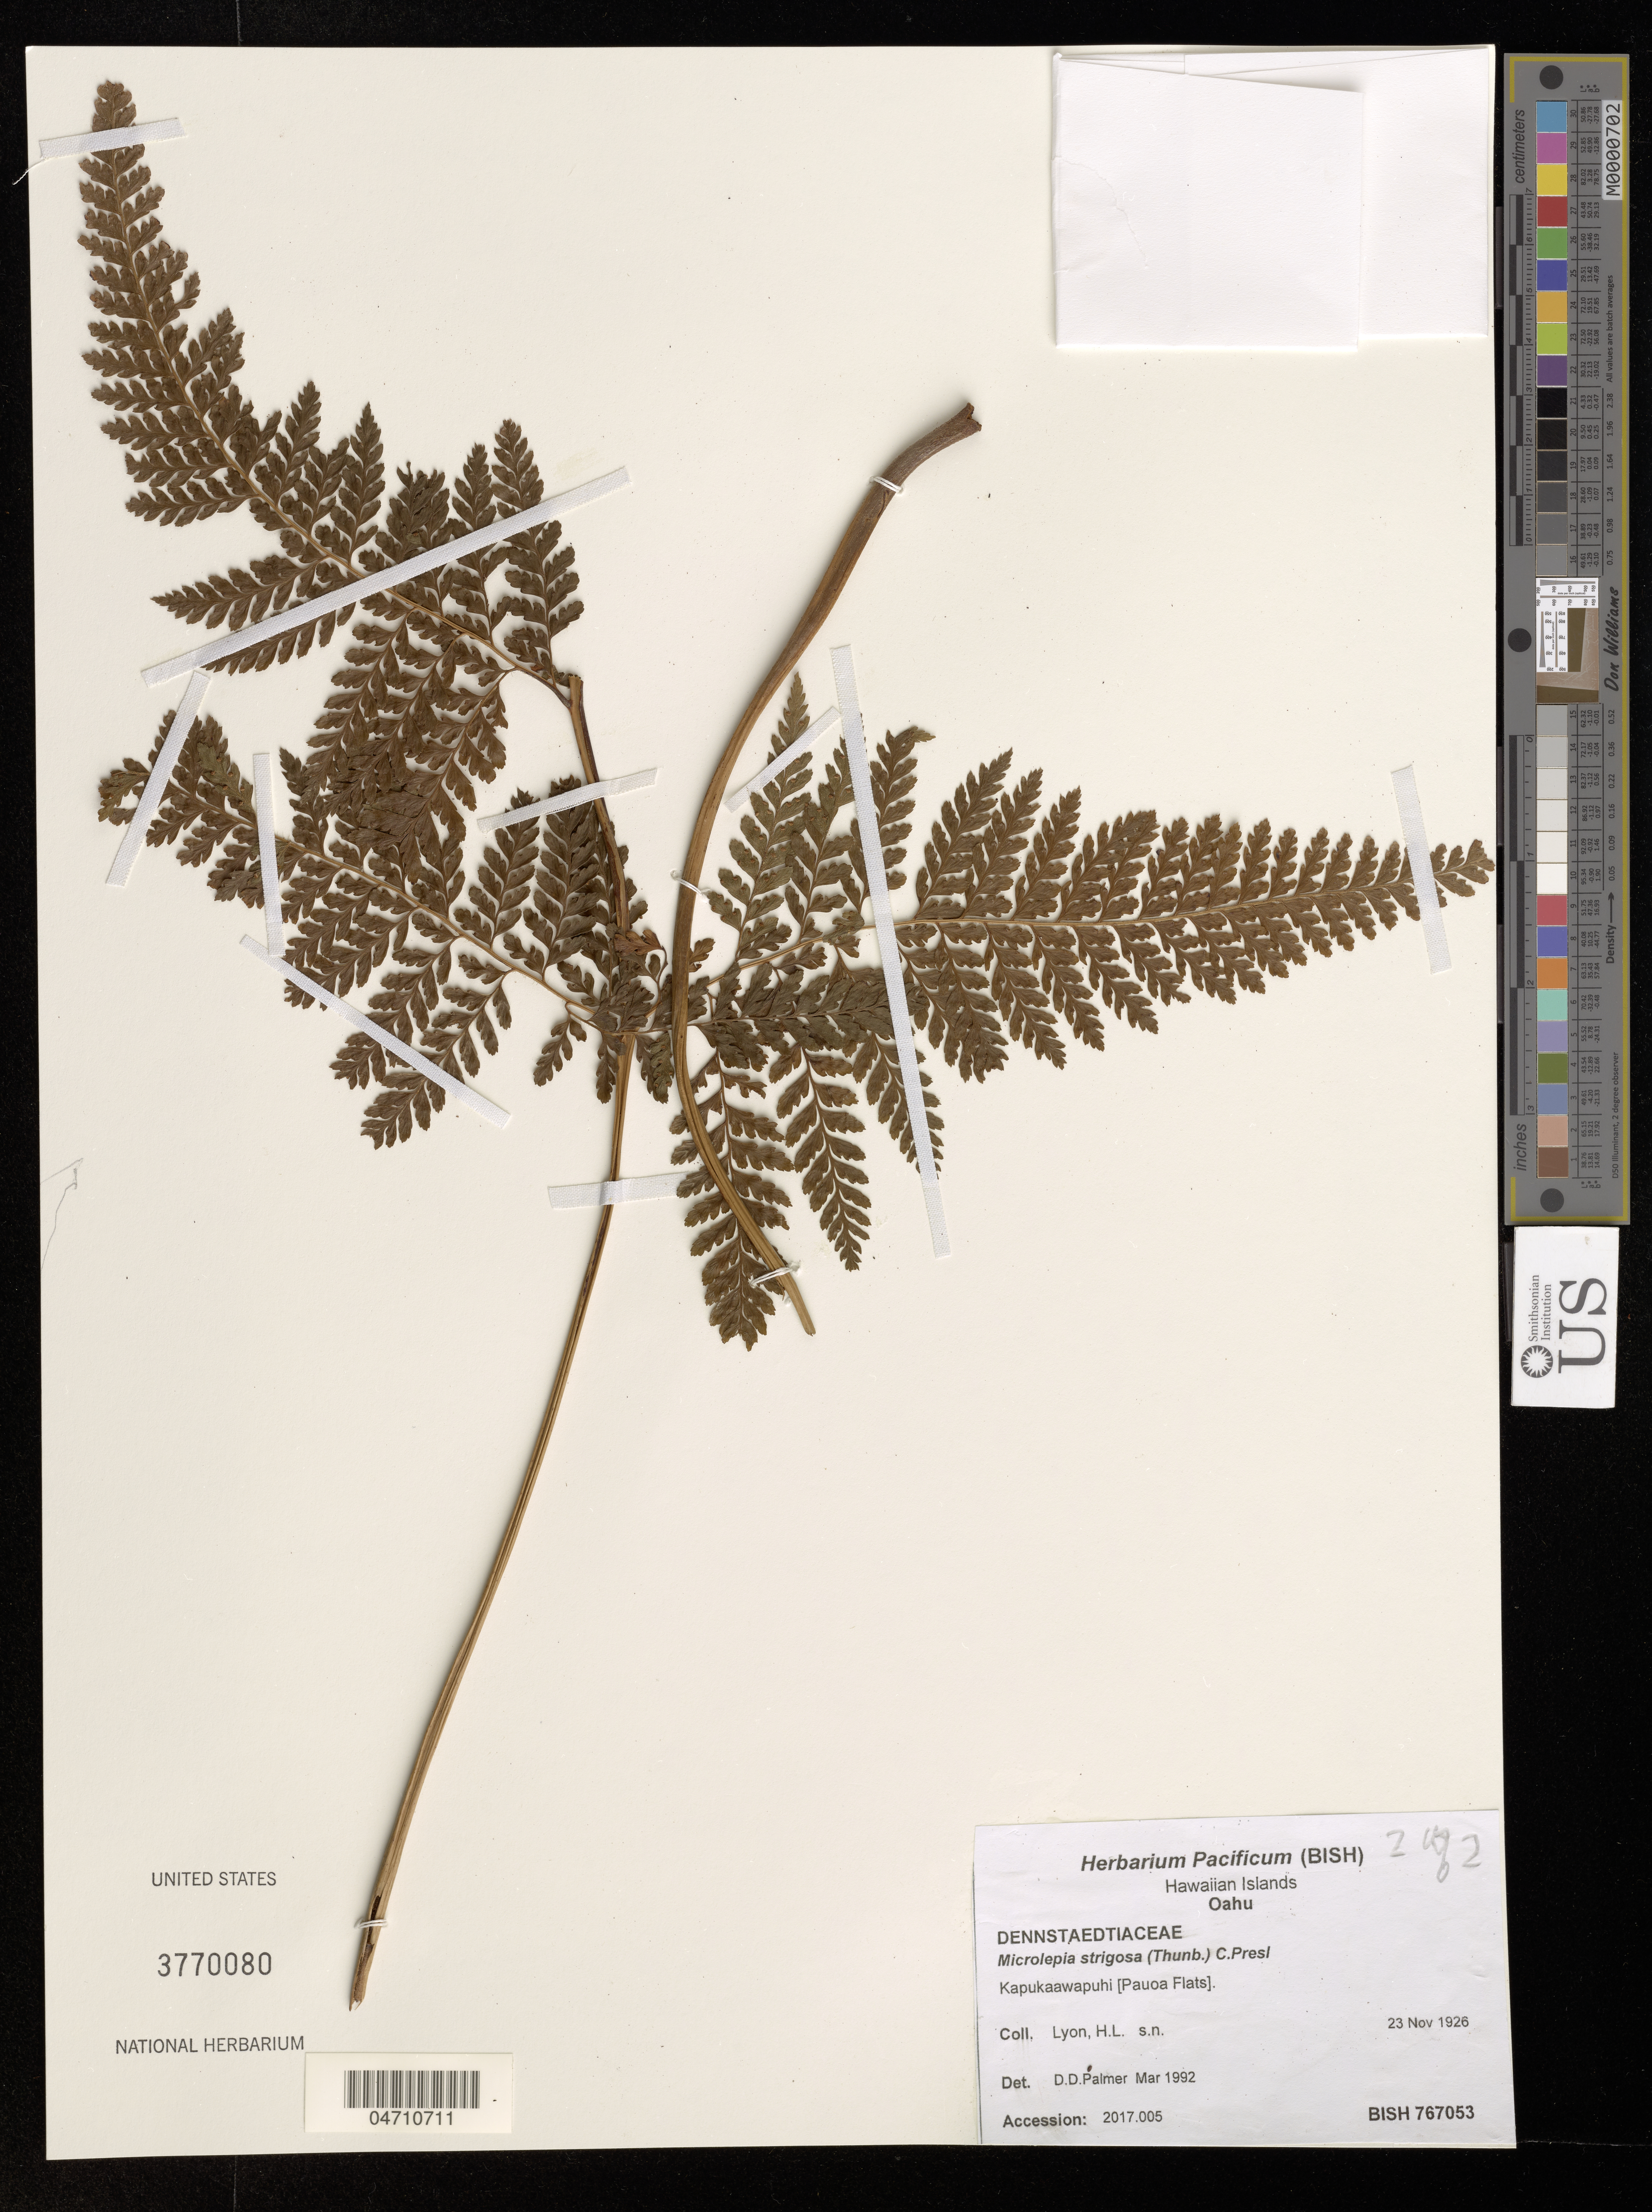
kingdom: Plantae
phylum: Tracheophyta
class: Polypodiopsida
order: Polypodiales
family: Dennstaedtiaceae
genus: Microlepia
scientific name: Microlepia strigosa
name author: (Thunb.) J. Presl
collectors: H. Lyon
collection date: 1926-11-23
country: United States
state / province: Hawaii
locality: Hawaiian Islands. Oahu. Kapukaawapuhi [Pauoa Flats].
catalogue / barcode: US 3770080